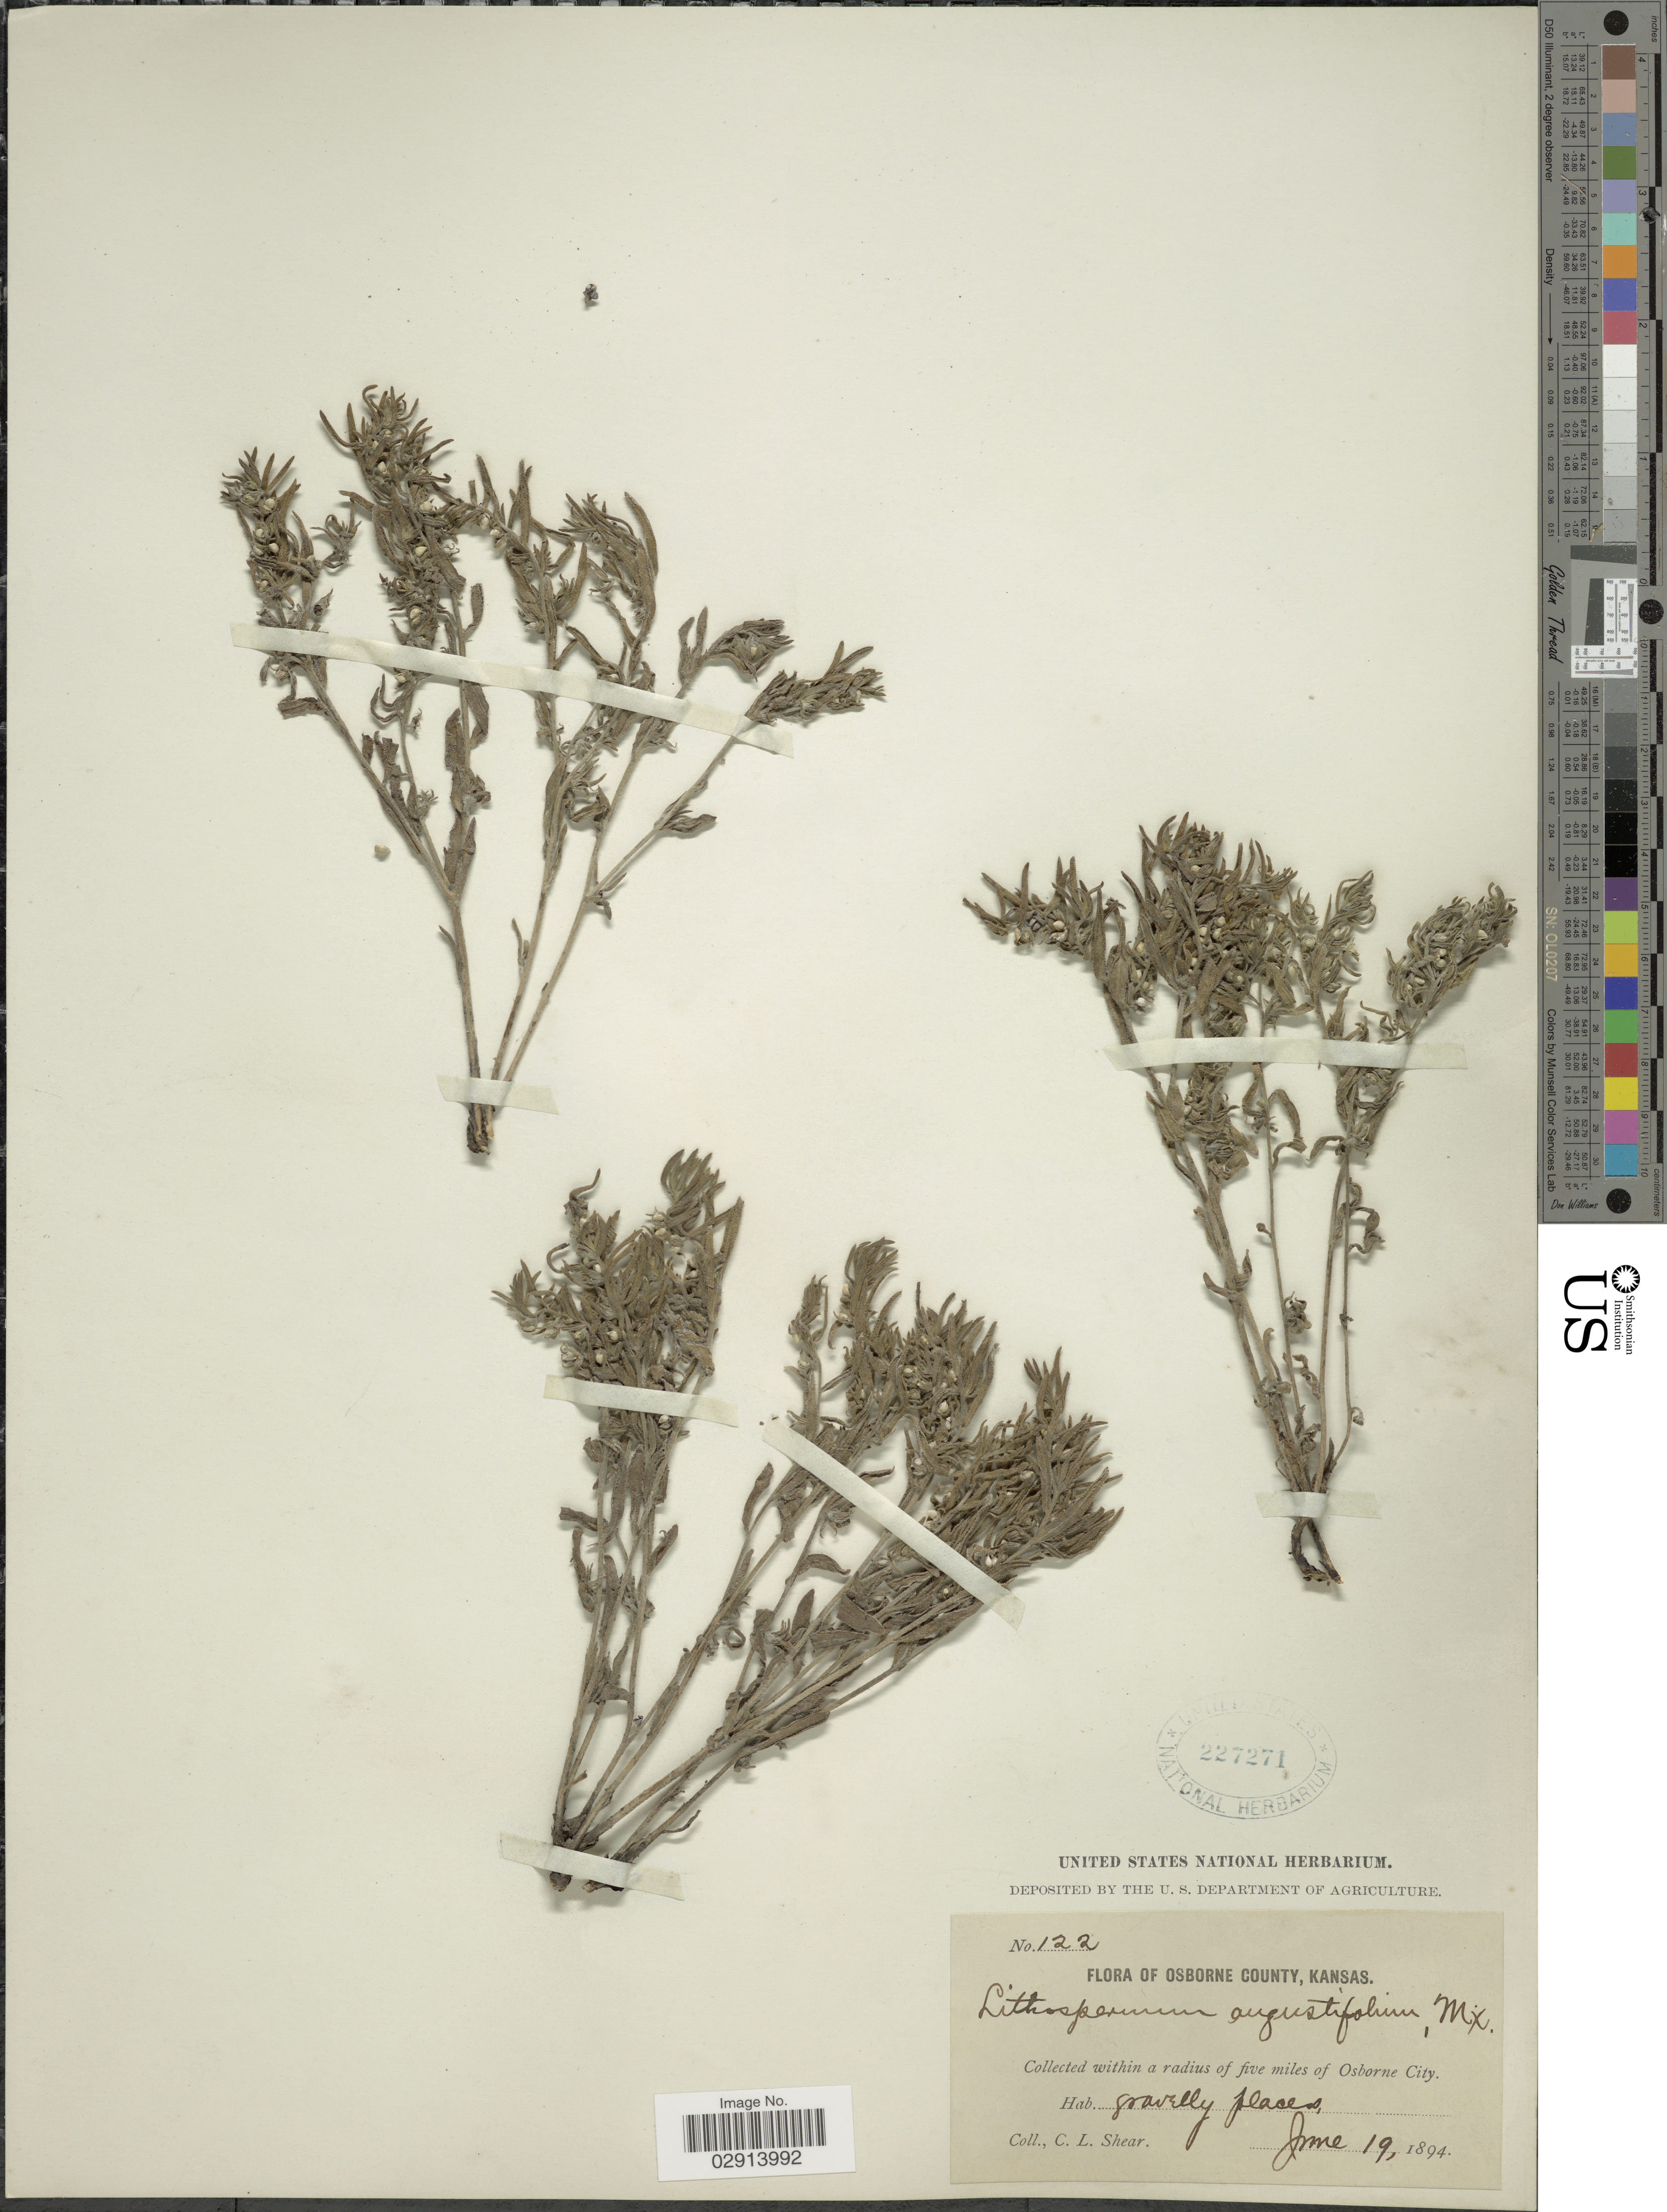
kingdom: Plantae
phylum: Tracheophyta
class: Magnoliopsida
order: Boraginales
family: Boraginaceae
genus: Lithospermum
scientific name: Lithospermum incisum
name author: Lehm.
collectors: C. L. Shear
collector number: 122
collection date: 1894-06-19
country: United States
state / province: Kansas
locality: Osborne County, within a radius of five miles of Osborne City.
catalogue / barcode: US 227271